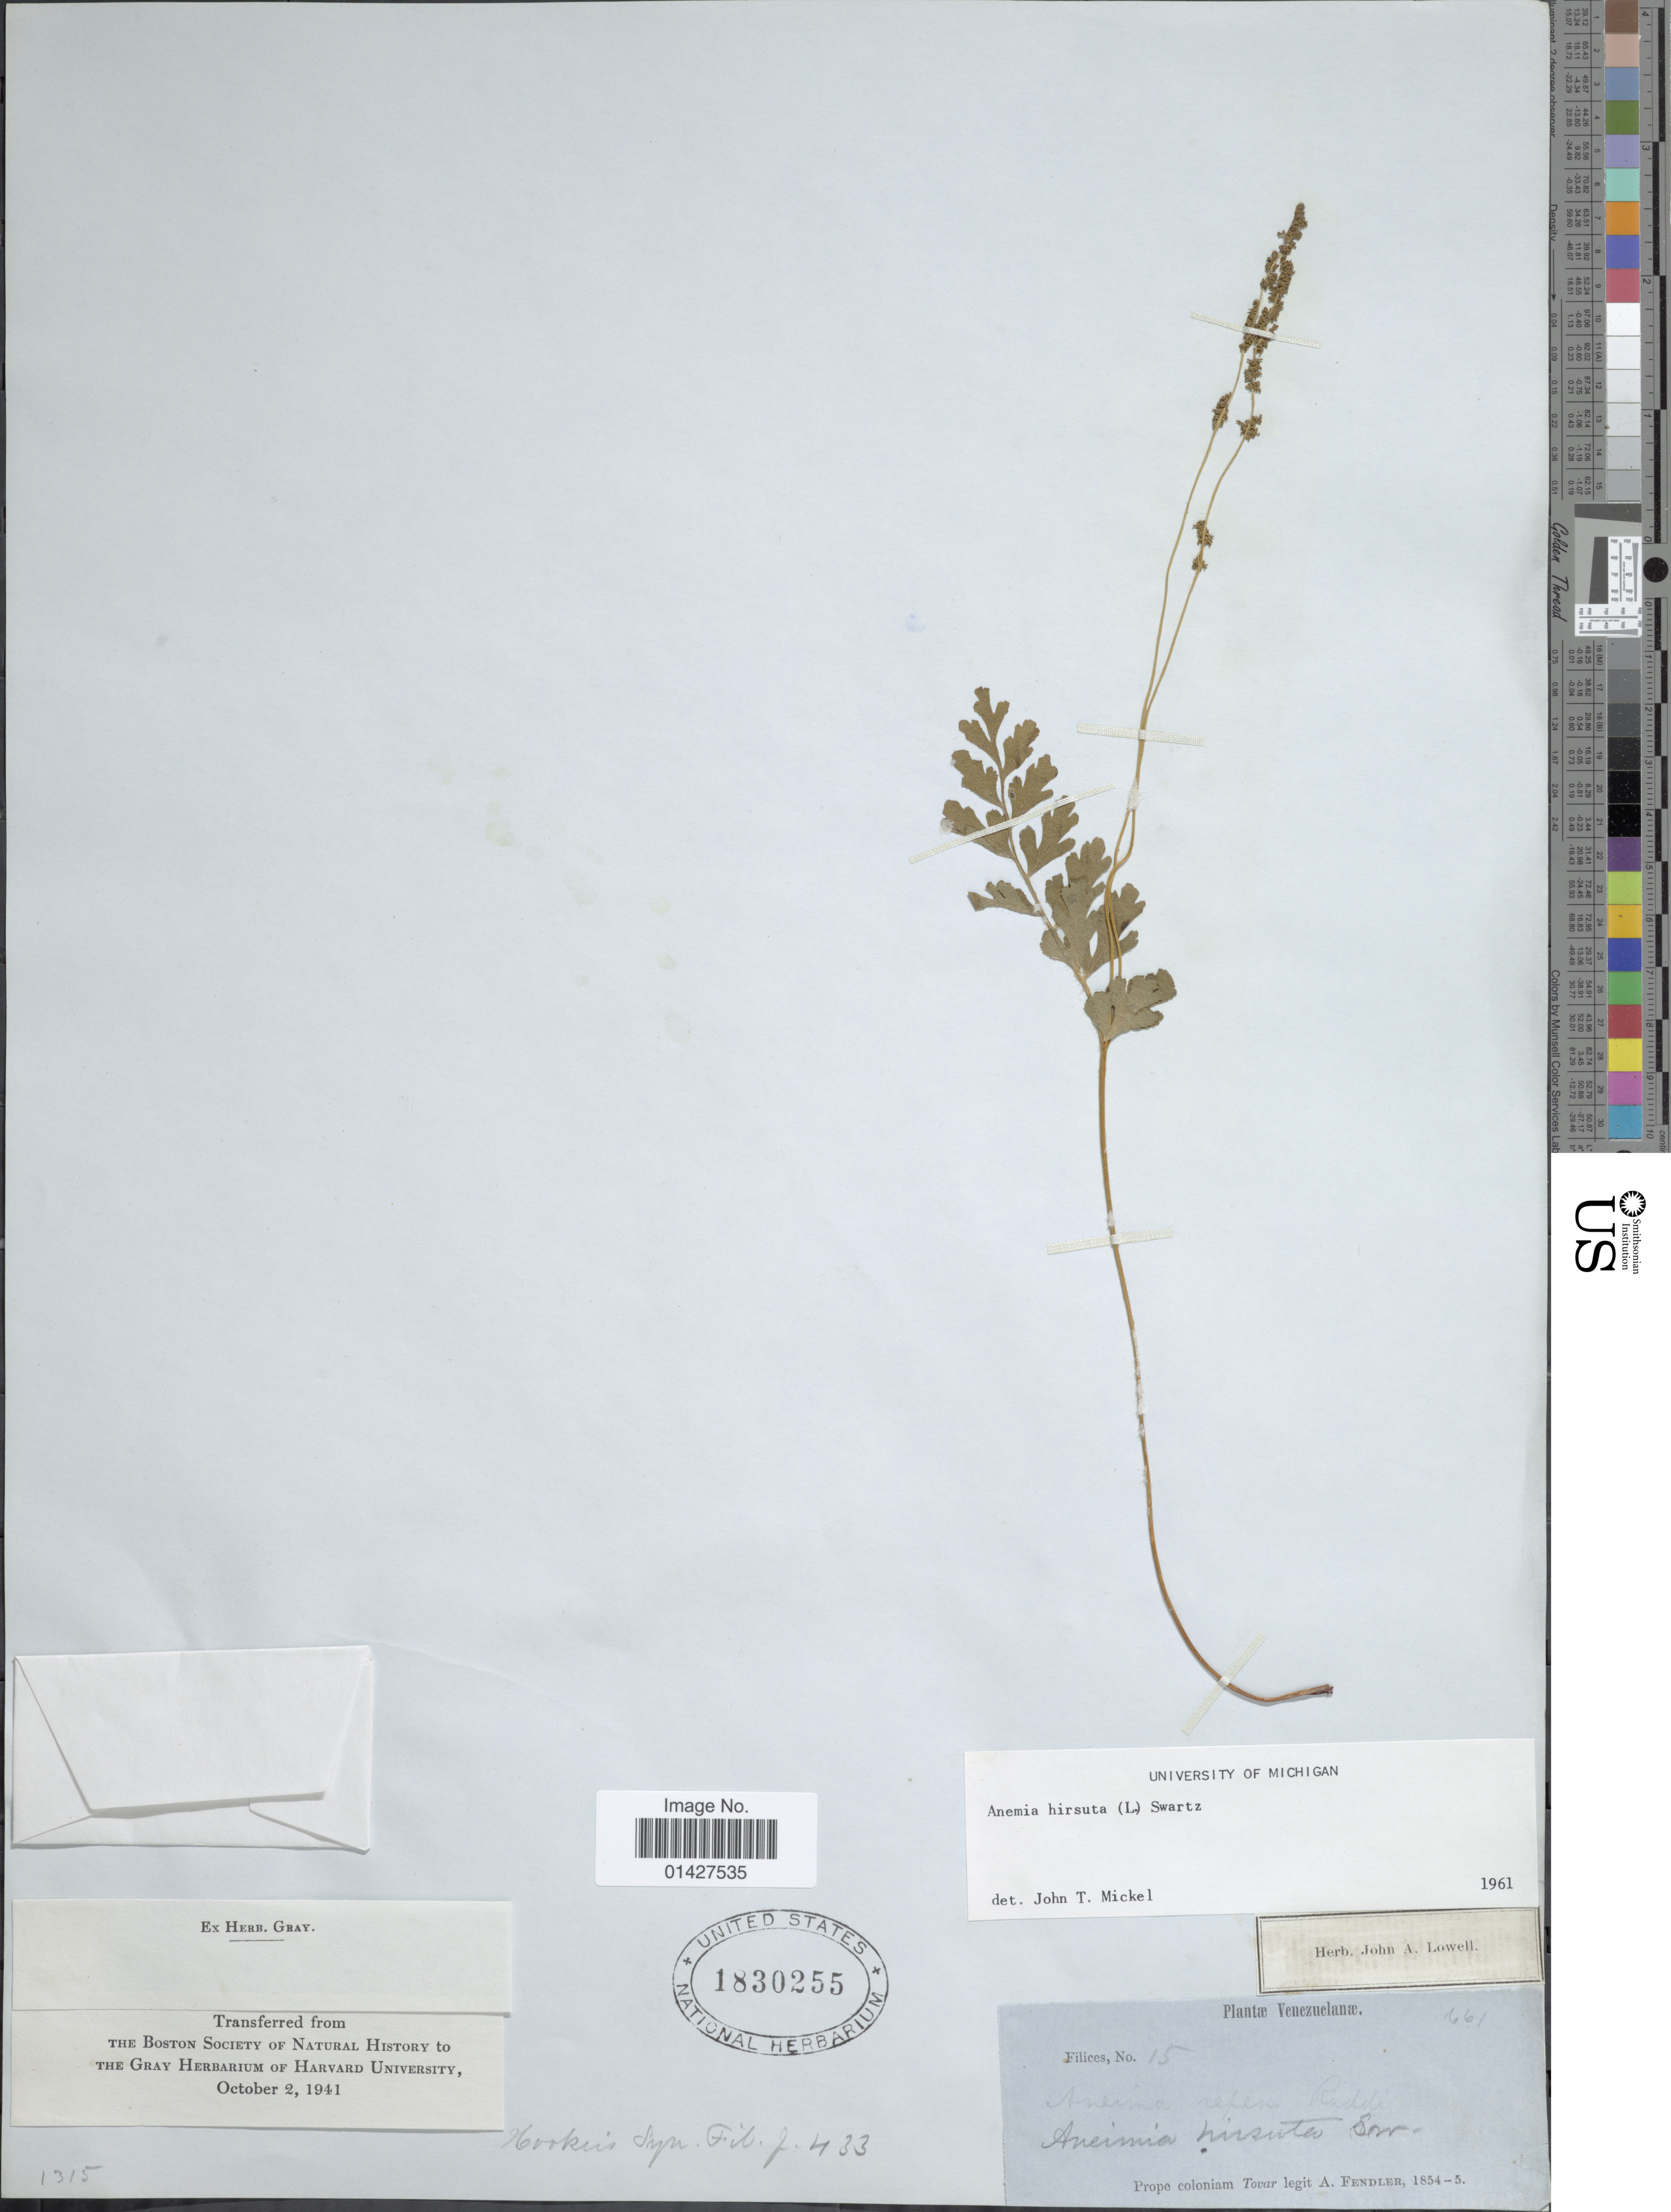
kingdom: Plantae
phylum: Tracheophyta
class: Polypodiopsida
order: Schizaeales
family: Anemiaceae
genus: Anemia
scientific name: Anemia hirsuta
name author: (L.) Sw.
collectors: A. Fendler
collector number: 15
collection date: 1854/1855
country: Venezuela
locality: Prope coloniam Tovar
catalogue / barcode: US 1830255